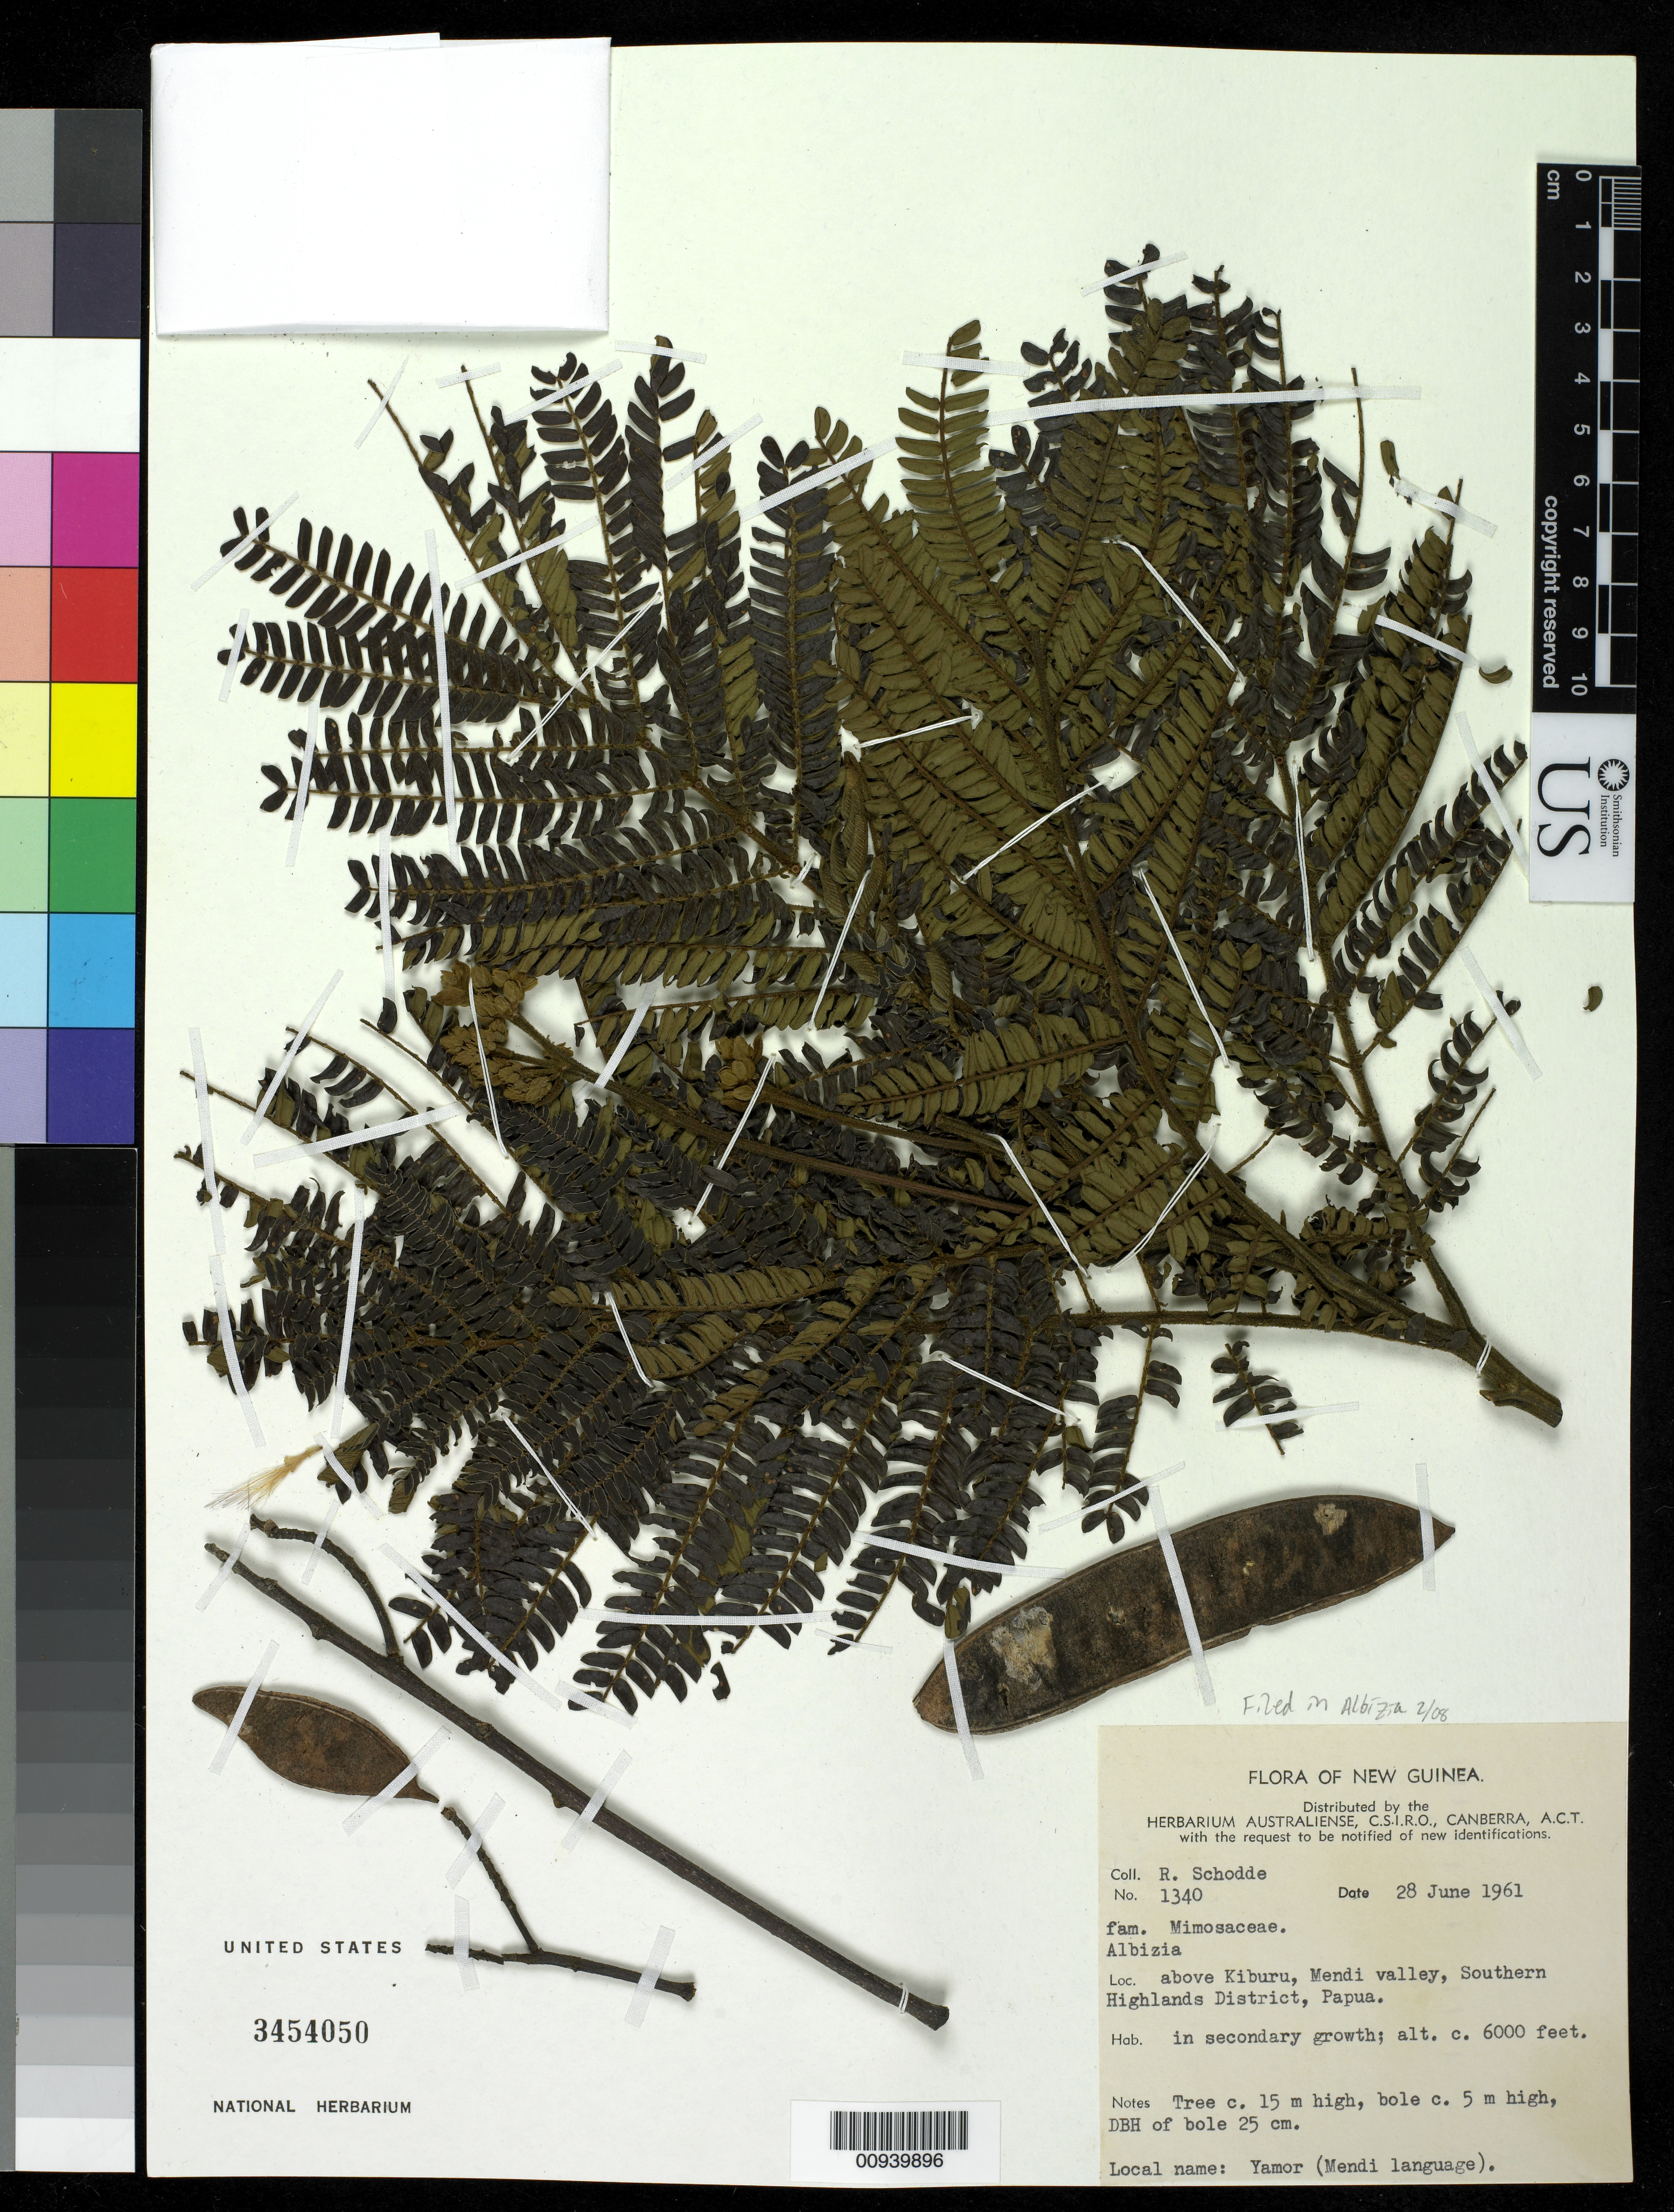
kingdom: Plantae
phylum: Tracheophyta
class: Magnoliopsida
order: Fabales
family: Fabaceae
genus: Albizia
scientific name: Albizia sp.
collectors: R. Schodde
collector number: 1340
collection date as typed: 28 Jun 1961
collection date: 1961-06-28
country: Papua New Guinea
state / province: Southern Highlands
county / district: Mendi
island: New Guinea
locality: above Kiburu, Mendi valley, Southern Highlands District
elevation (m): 1829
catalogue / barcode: US 3454050